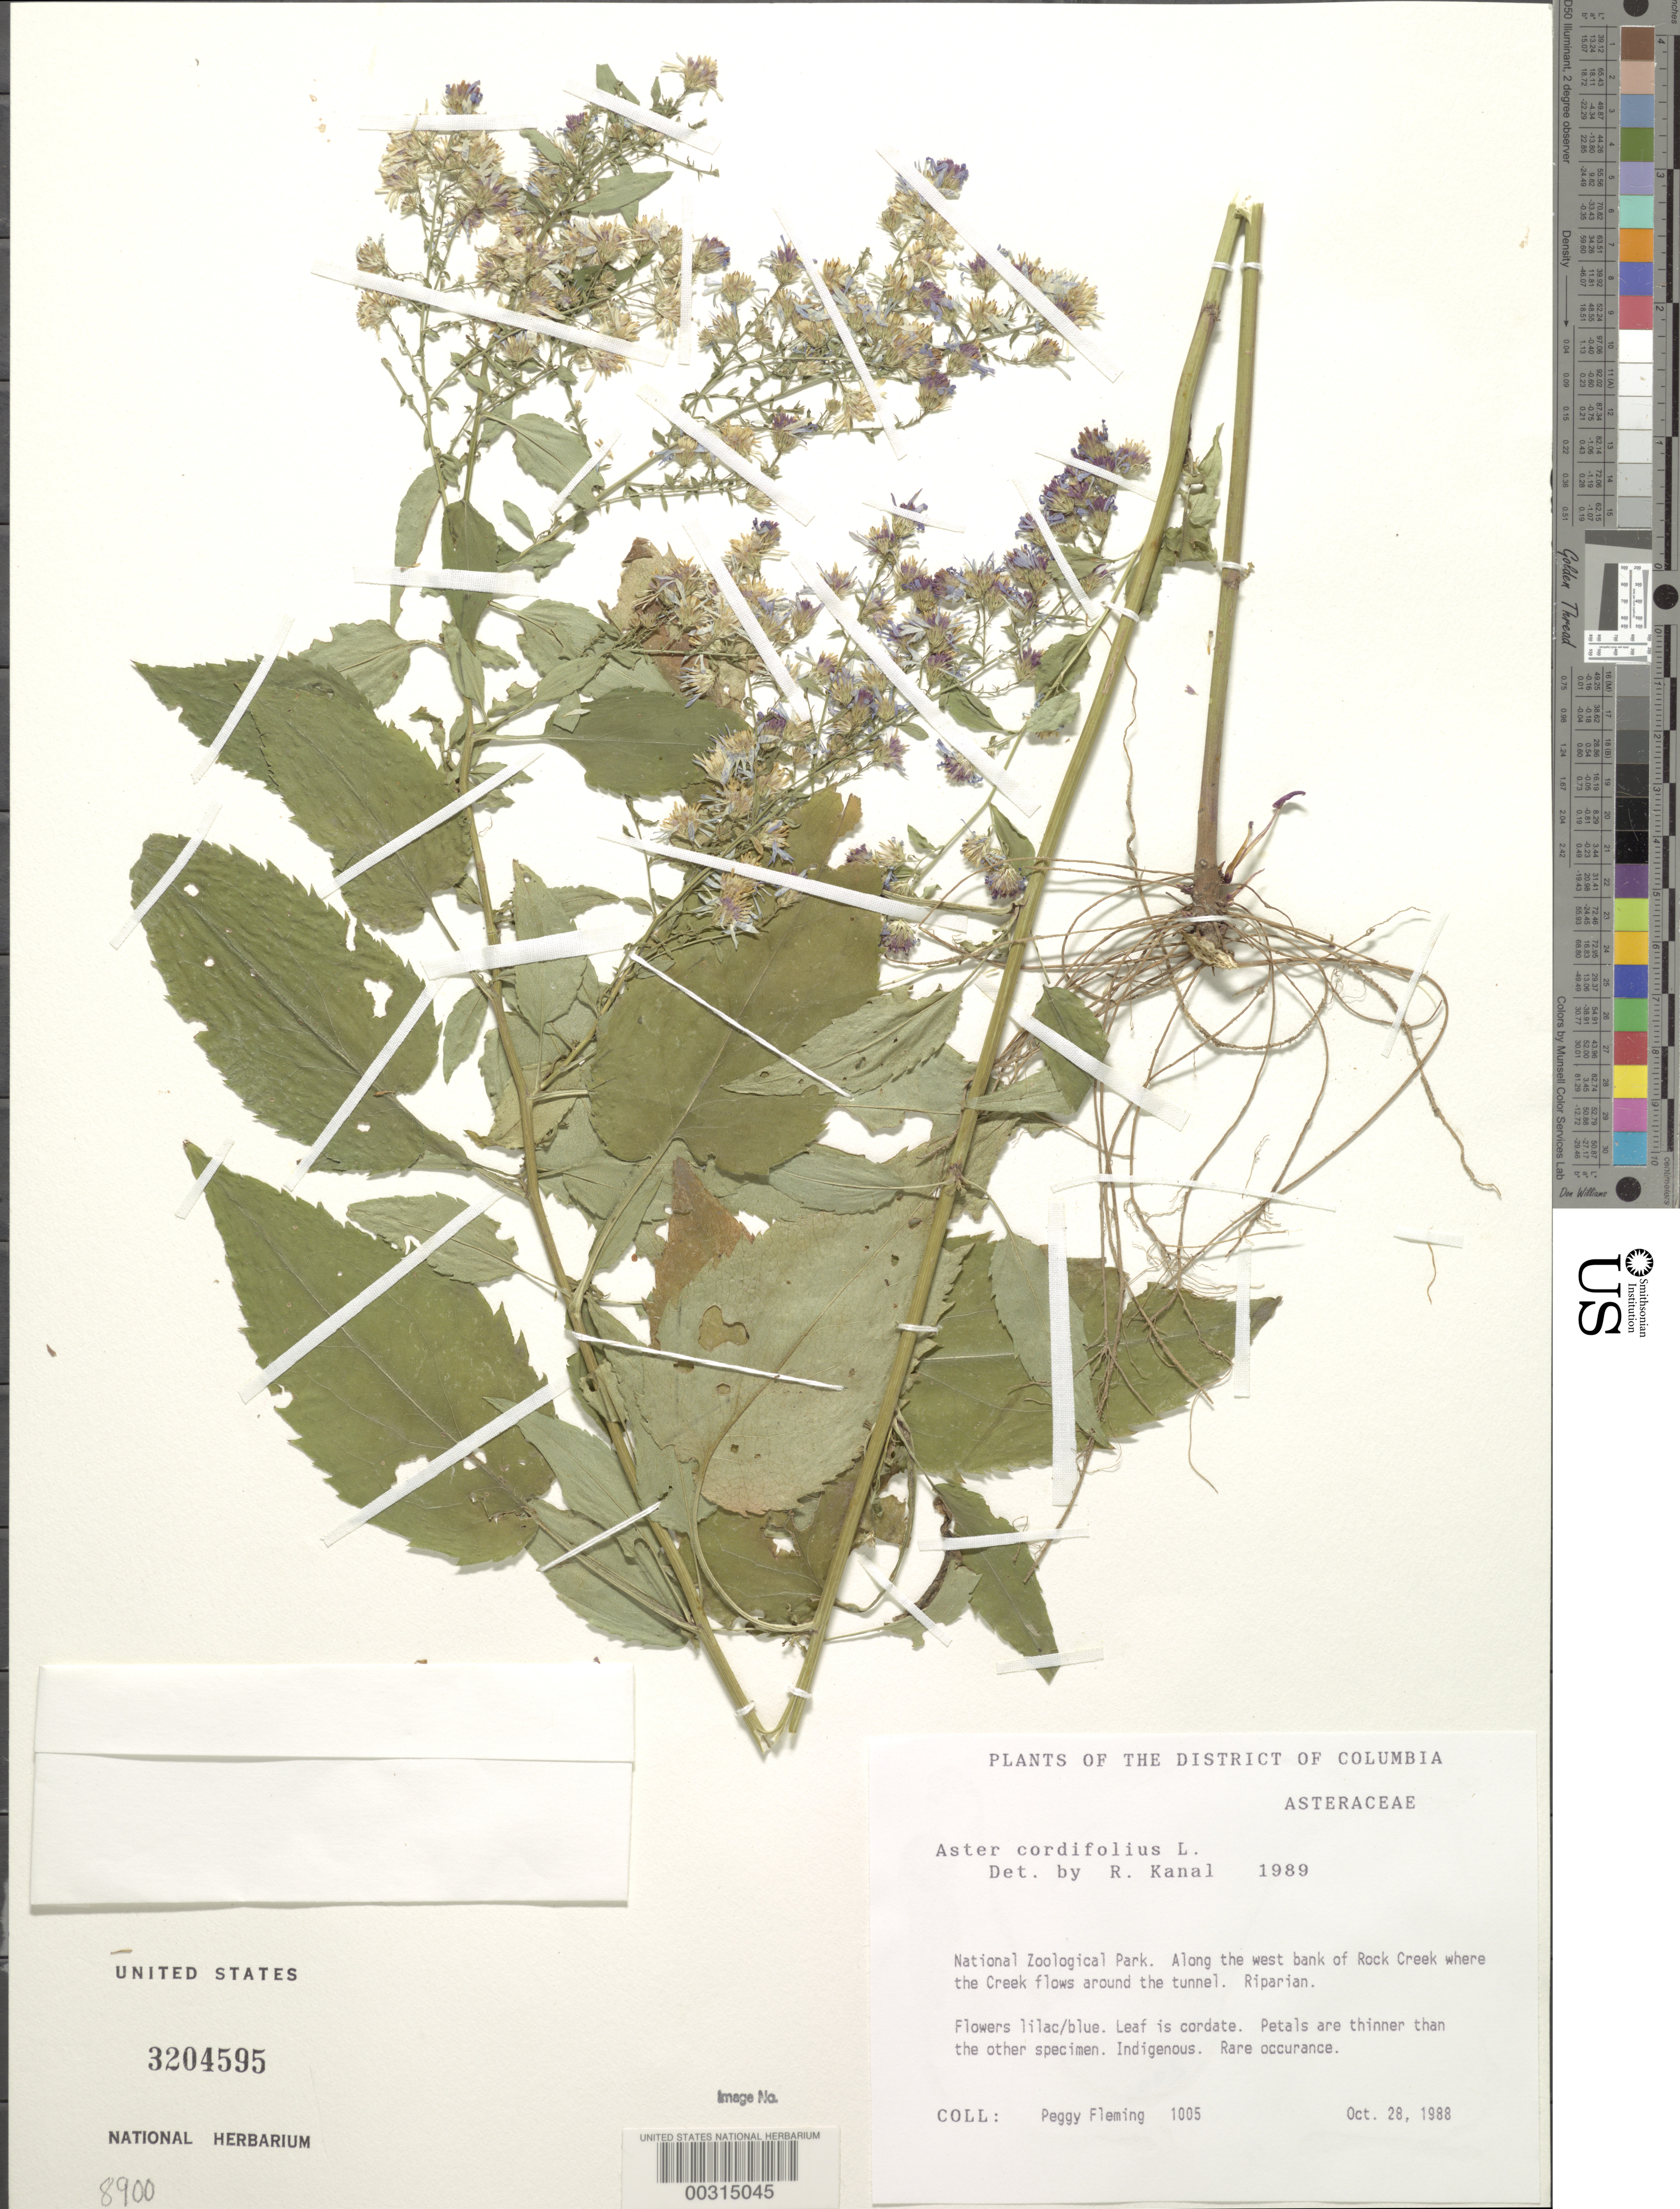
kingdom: Plantae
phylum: Tracheophyta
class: Magnoliopsida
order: Asterales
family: Asteraceae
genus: Symphyotrichum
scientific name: Symphyotrichum cordifolium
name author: (L.) G.L. Nesom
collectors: P. Fleming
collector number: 1005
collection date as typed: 28 Oct 1988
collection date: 1988-10-28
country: United States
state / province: District of Columbia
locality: National Zoological Park Rock Creek Park & vicinity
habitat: Along bank of rock creek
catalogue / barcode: US 3204595